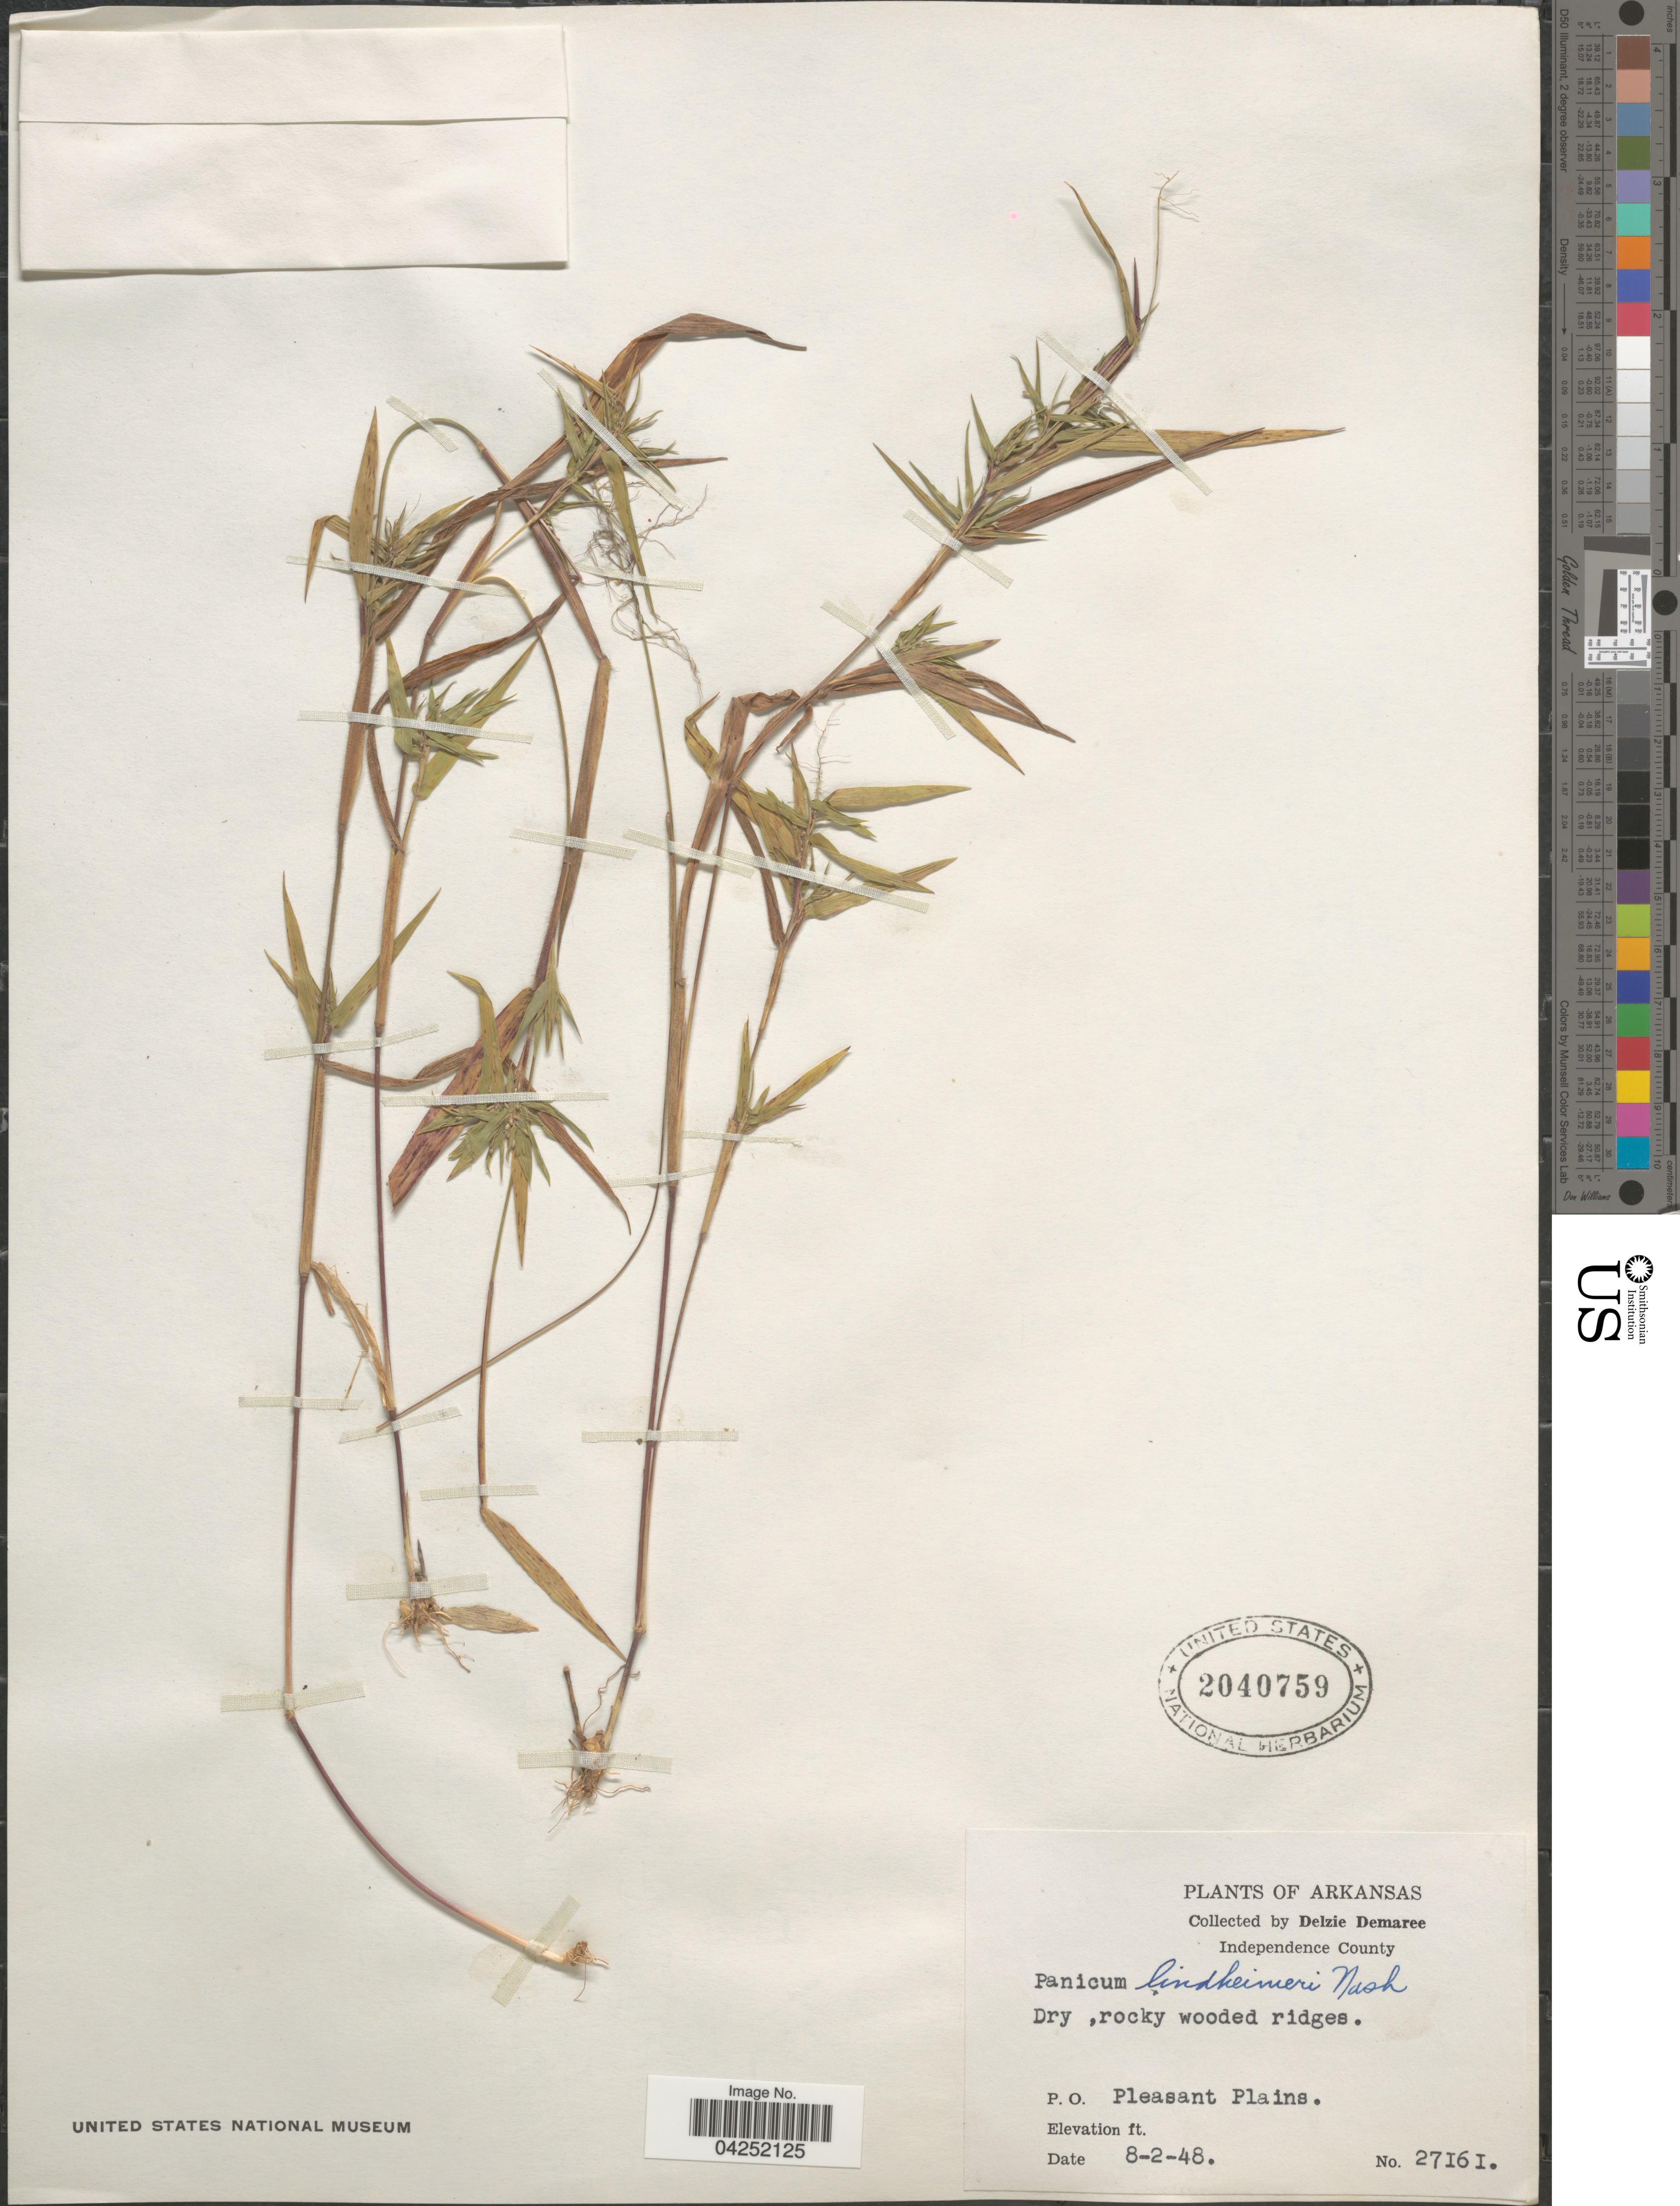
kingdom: Plantae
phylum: Tracheophyta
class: Liliopsida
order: Poales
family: Poaceae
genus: Dichanthelium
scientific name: Dichanthelium acuminatum var. lindheimeri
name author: (Nash) Gould & C.A. Clark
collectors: D. Demaree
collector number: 27161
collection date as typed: Transcribed d/m/y: 2/8/48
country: United States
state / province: Arkansas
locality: Independence County. P. O. Pleasant Plains.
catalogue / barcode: US 2040759